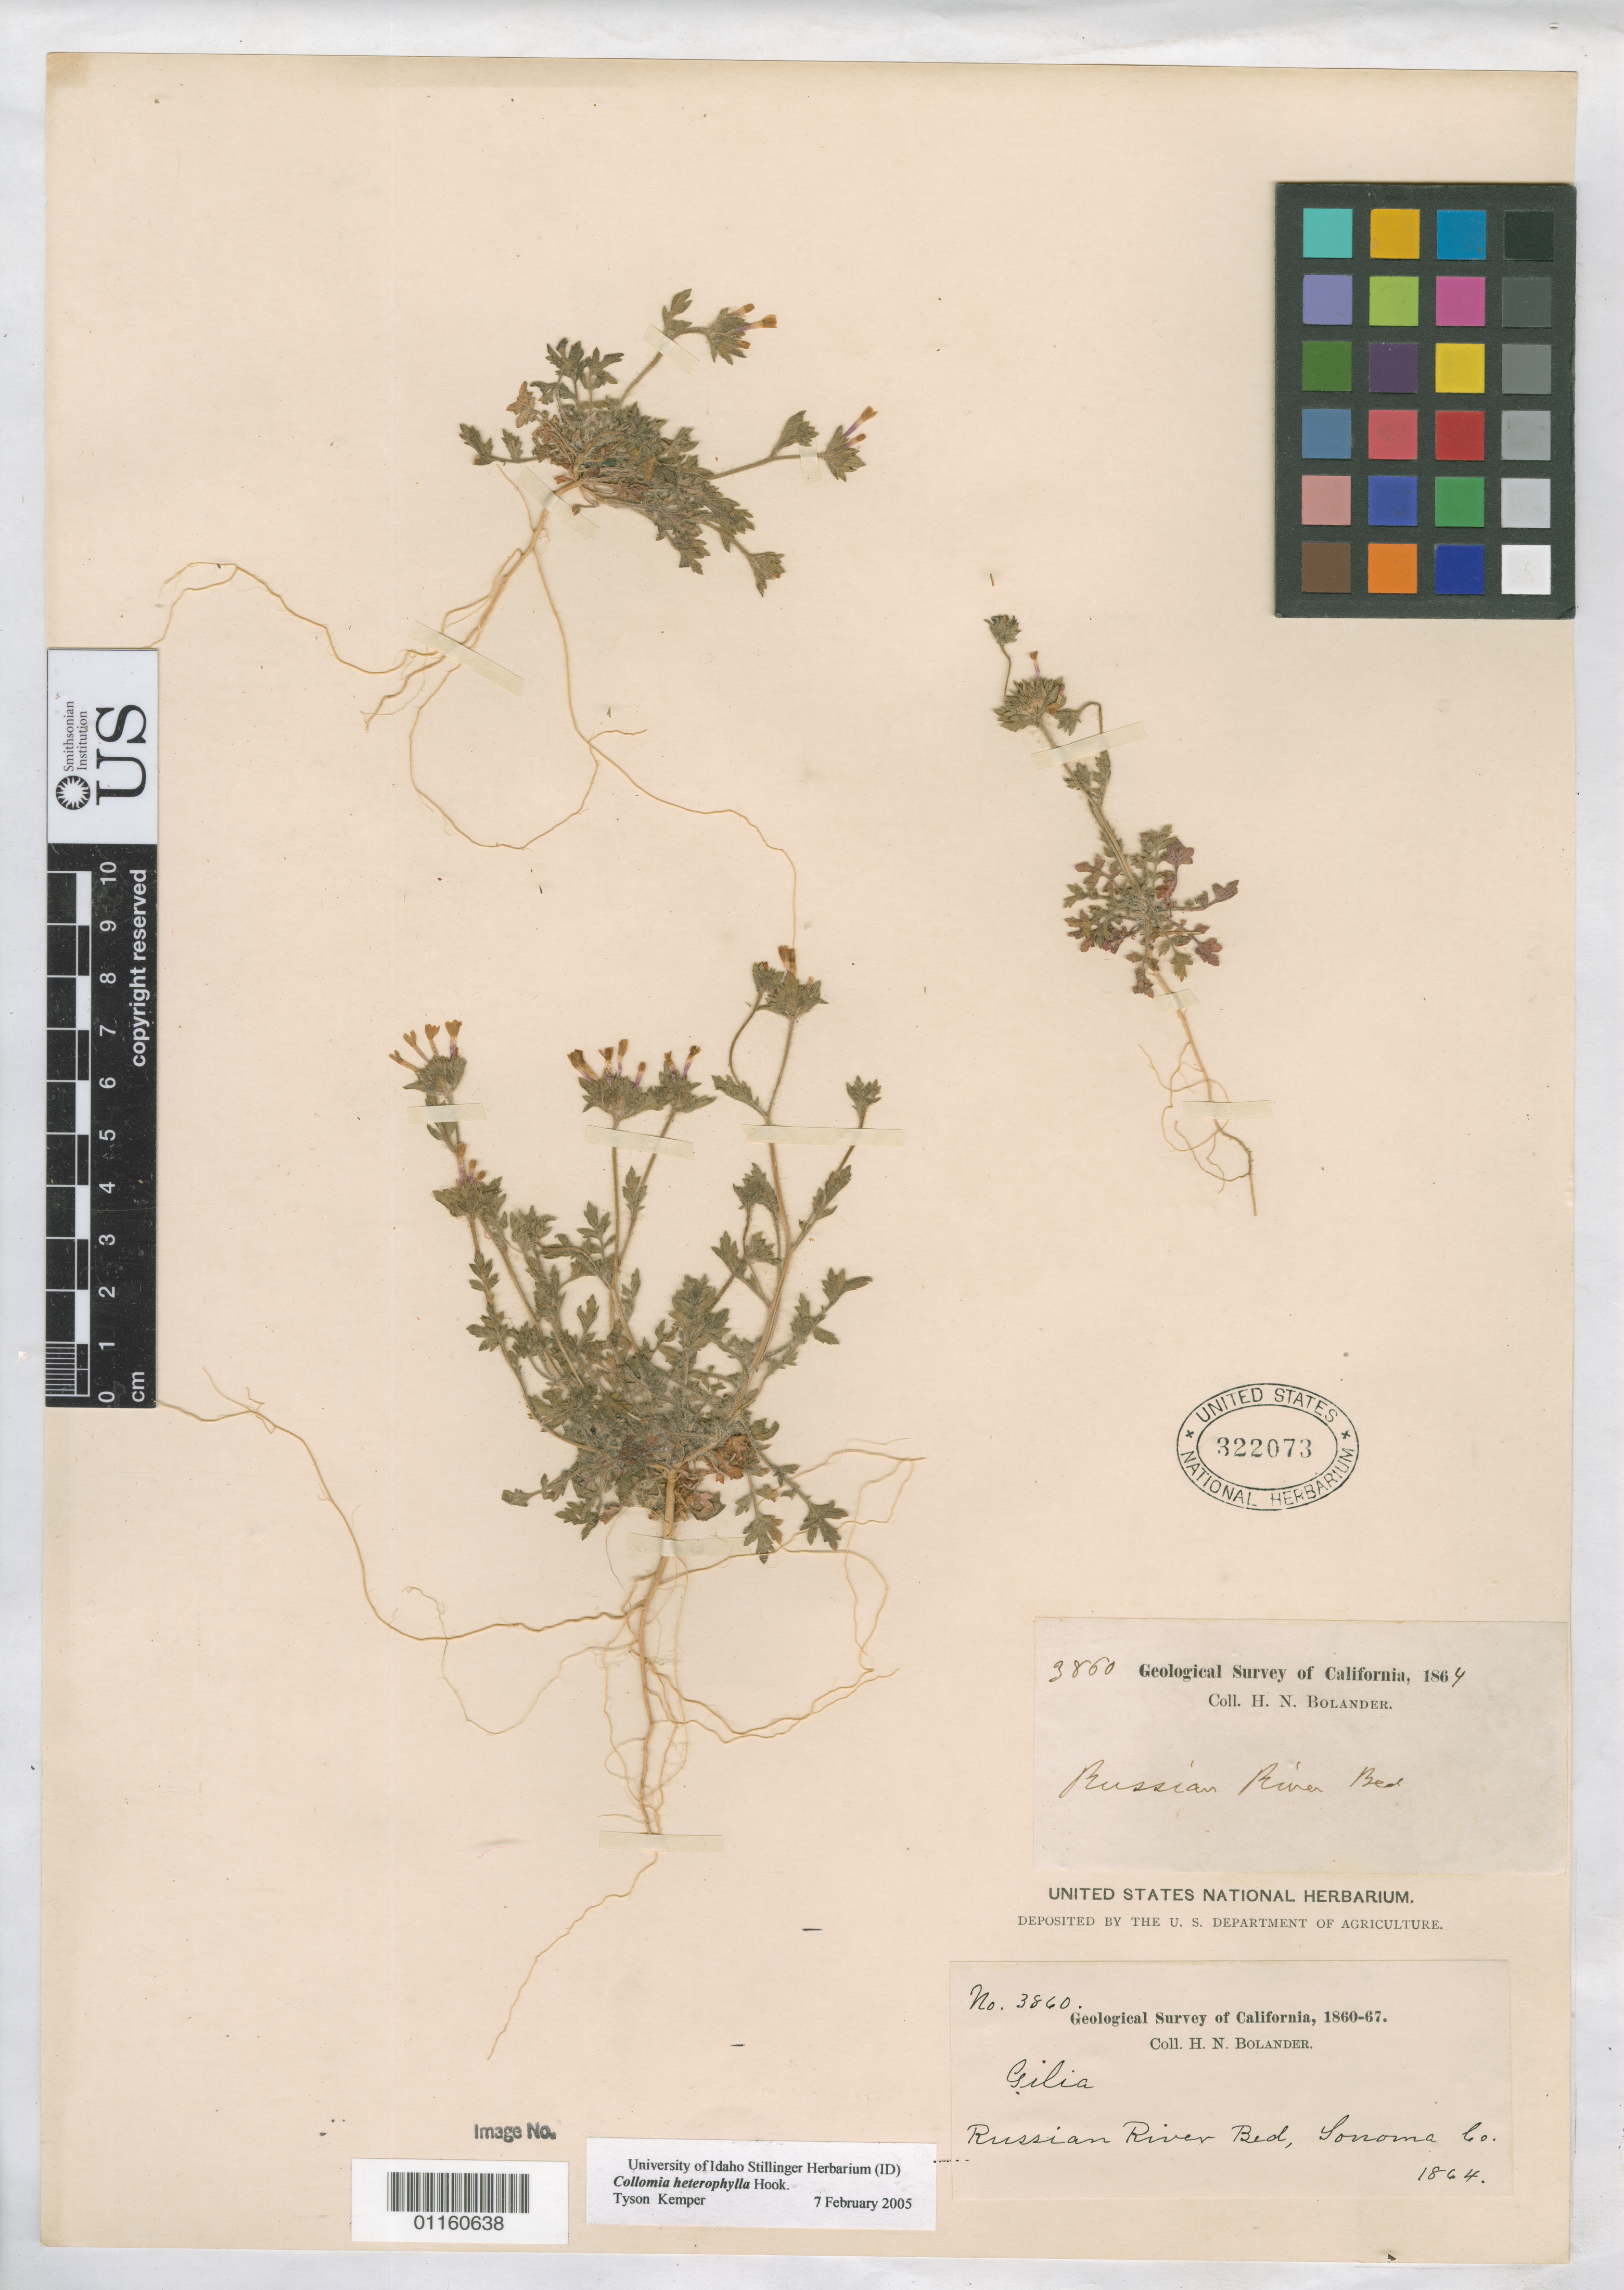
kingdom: Plantae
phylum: Tracheophyta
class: Magnoliopsida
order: Ericales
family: Polemoniaceae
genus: Collomia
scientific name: Collomia heterophylla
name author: Hook.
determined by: Kemper, T.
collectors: H. Bolander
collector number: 3860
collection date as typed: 1864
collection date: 1864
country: United States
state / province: California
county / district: Sonoma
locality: Russian River Bed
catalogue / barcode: US 322073